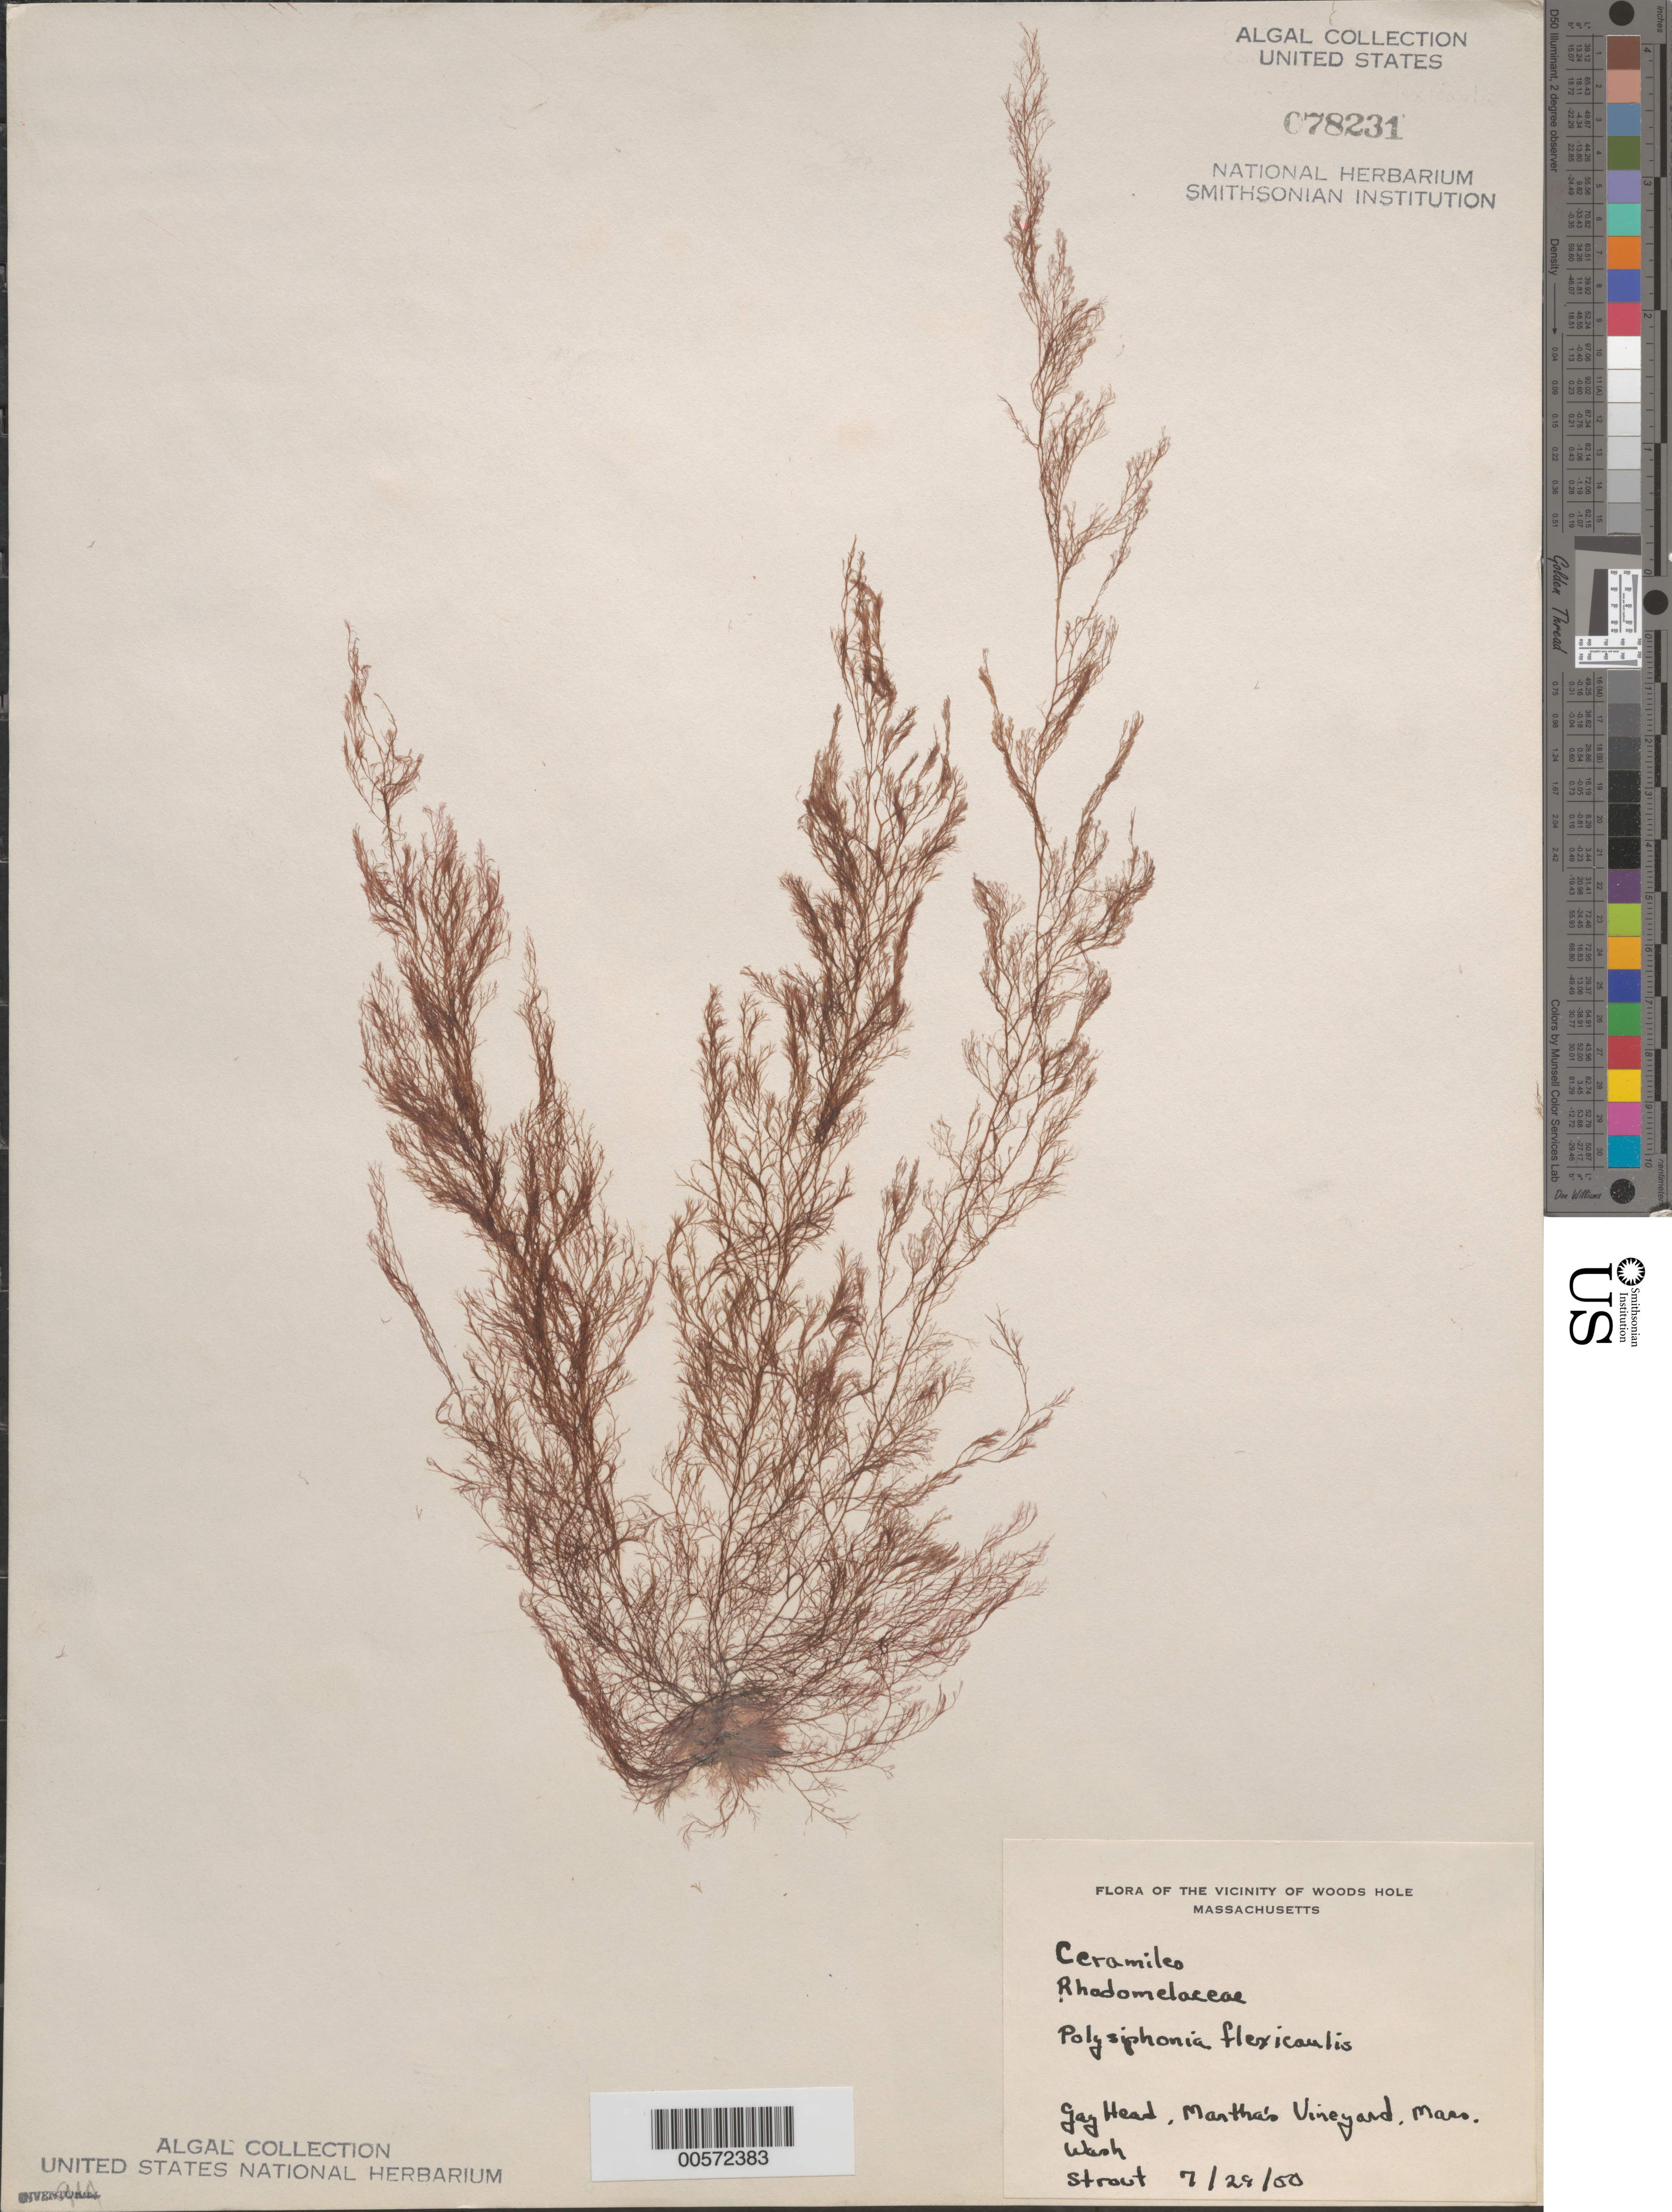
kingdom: Plantae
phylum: Rhodophyta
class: Florideophyceae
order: Ceramiales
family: Rhodomelaceae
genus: Leptosiphonia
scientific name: Leptosiphonia flexicaulis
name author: (Harv.) Savoie & G.W. Saunders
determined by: Algae name updating Project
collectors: P. Strout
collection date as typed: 29 Jul 1950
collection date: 1950-07-29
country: United States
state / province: Massachusetts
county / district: Dukes County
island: Martha's Vineyard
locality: Gay Head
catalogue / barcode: US 78231